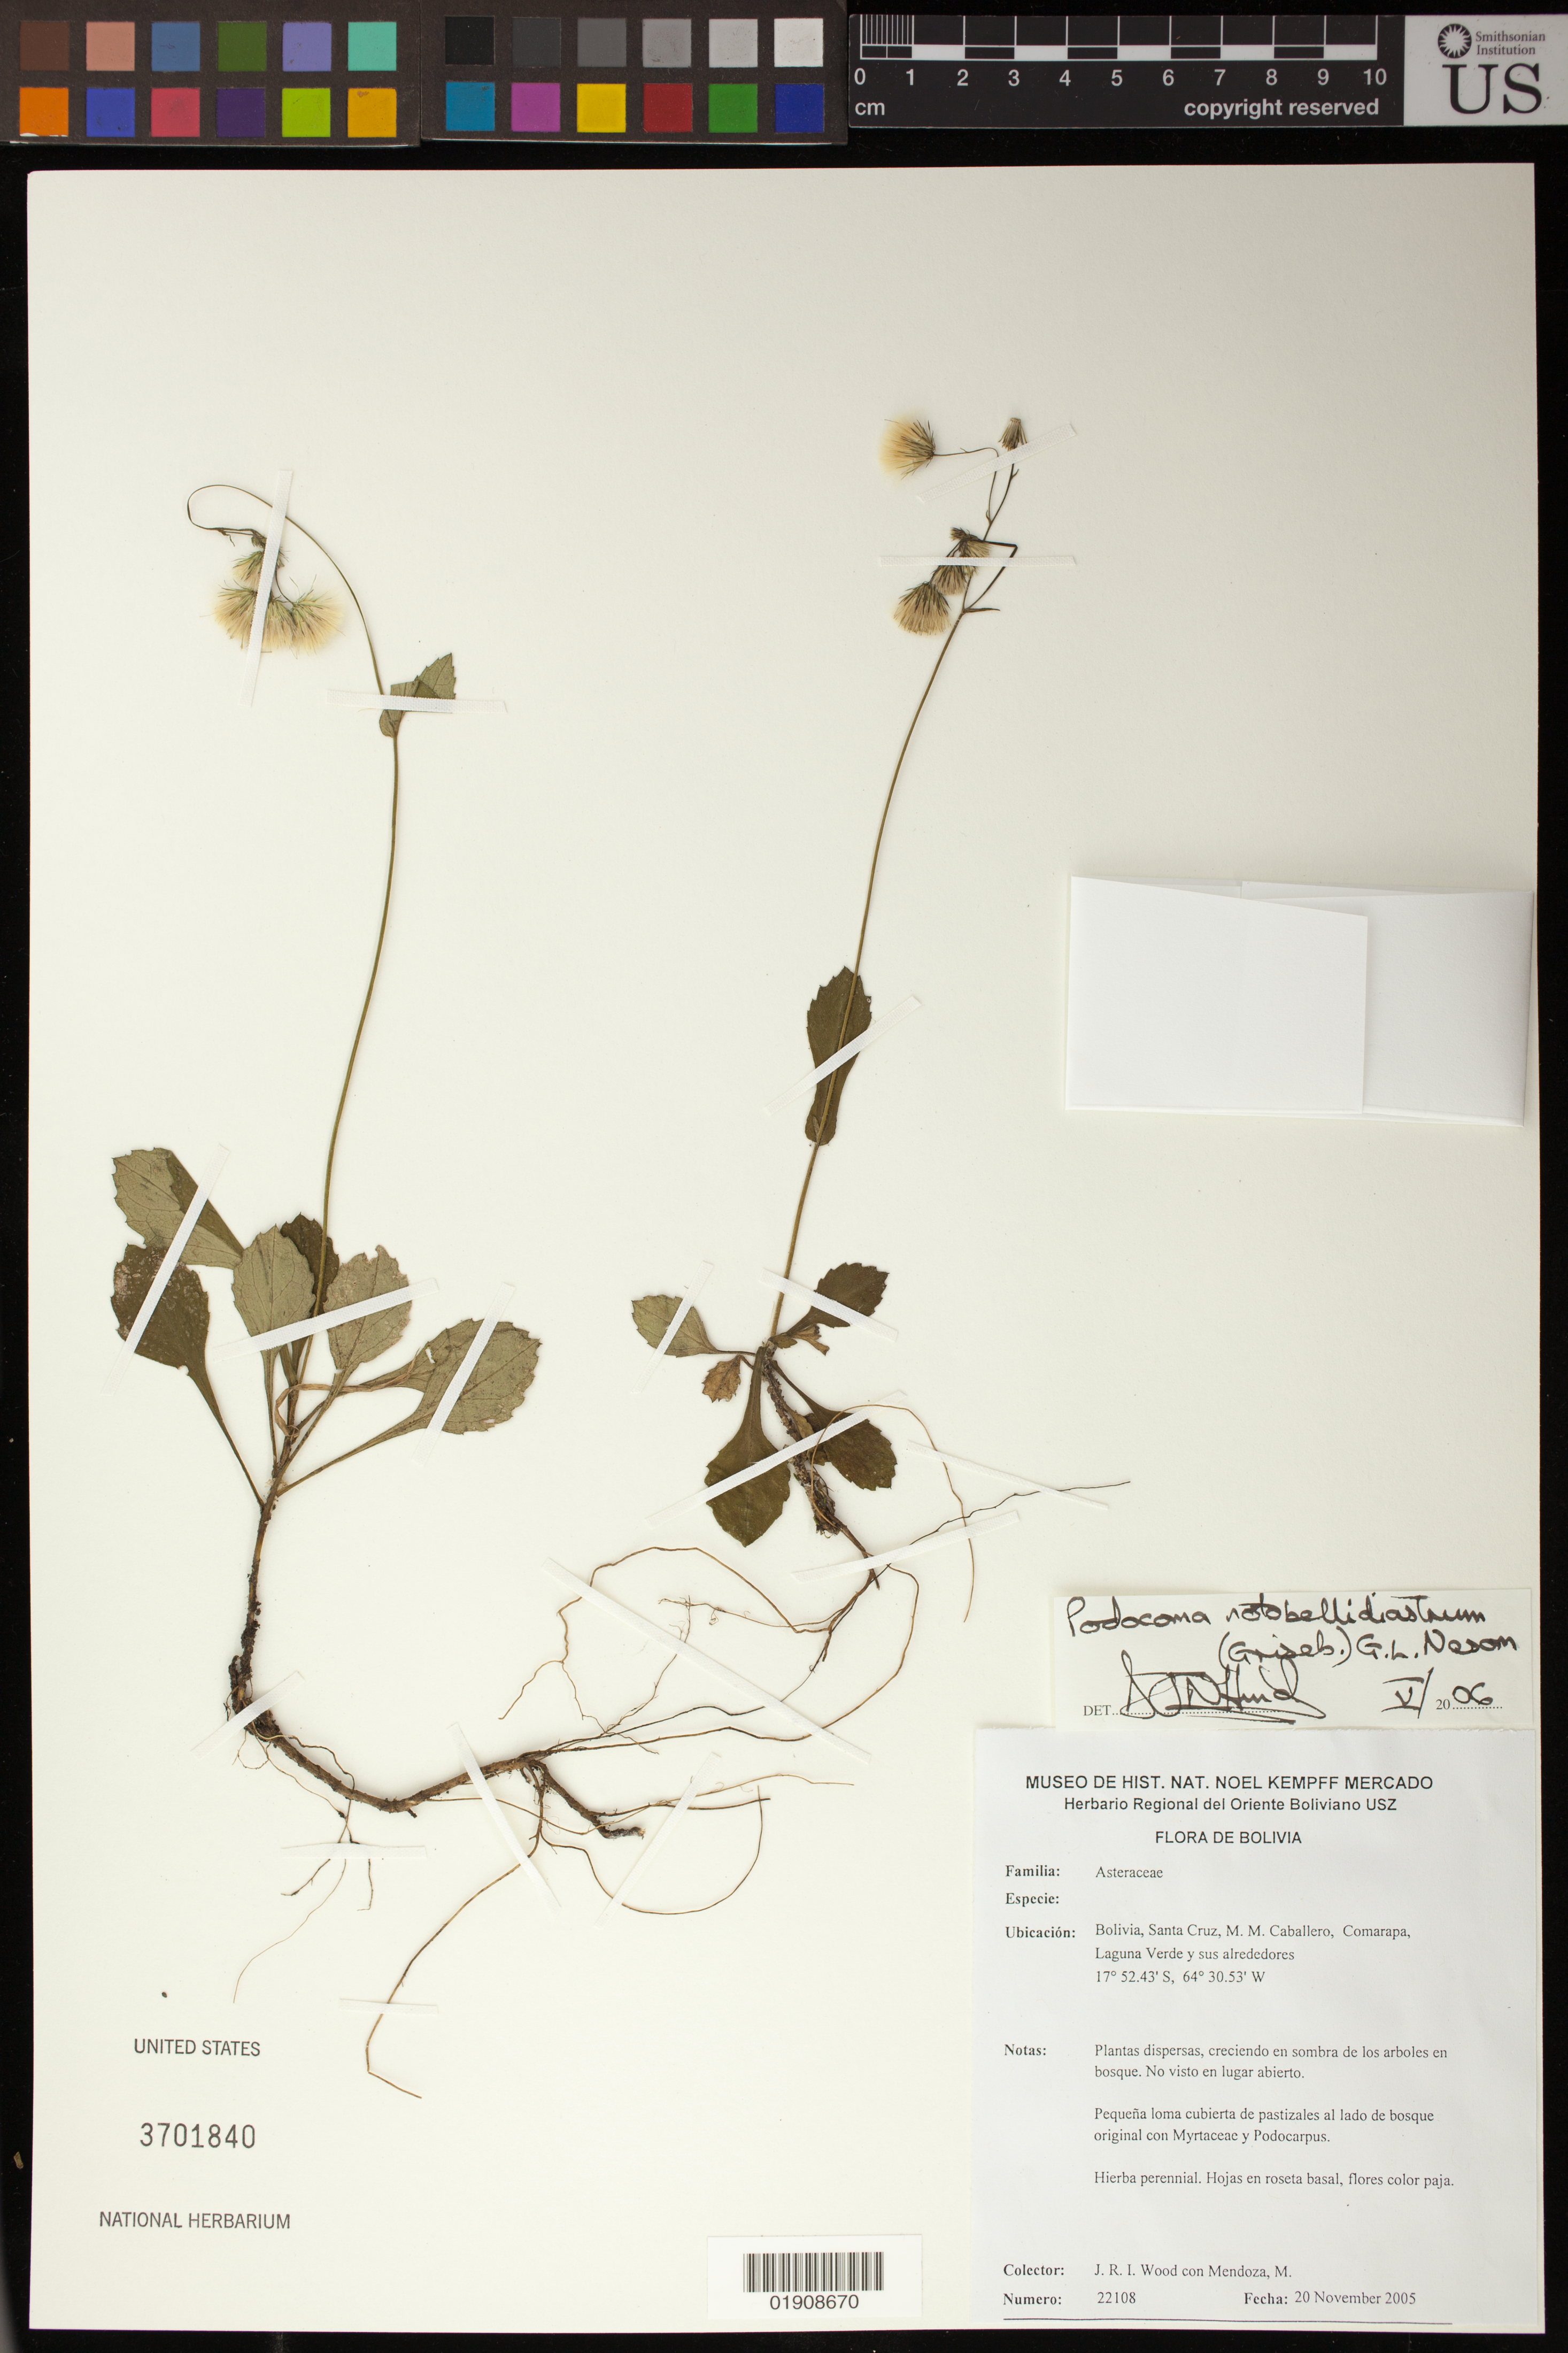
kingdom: Plantae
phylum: Tracheophyta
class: Magnoliopsida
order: Asterales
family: Asteraceae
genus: Podocoma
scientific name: Podocoma notobellidiastrum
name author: (Griseb.) G.L. Nesom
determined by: Hind, D. J. N.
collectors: J. R. I. Wood & M. Mendoza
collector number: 22108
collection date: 2005-11-20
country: Bolivia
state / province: Santa Cruz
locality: Bolivia, Santa Cruz, M.M. Caballero, Comarapa, Subiendo de comarapa hacia Cerro Bravo, pasando ca. 2.5 km del cruce a Laguna Verde.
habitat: Plantas dispersad, creciendo en sombra de los arboles en bosque, No visto en lugar abierto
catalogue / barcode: US 3701840